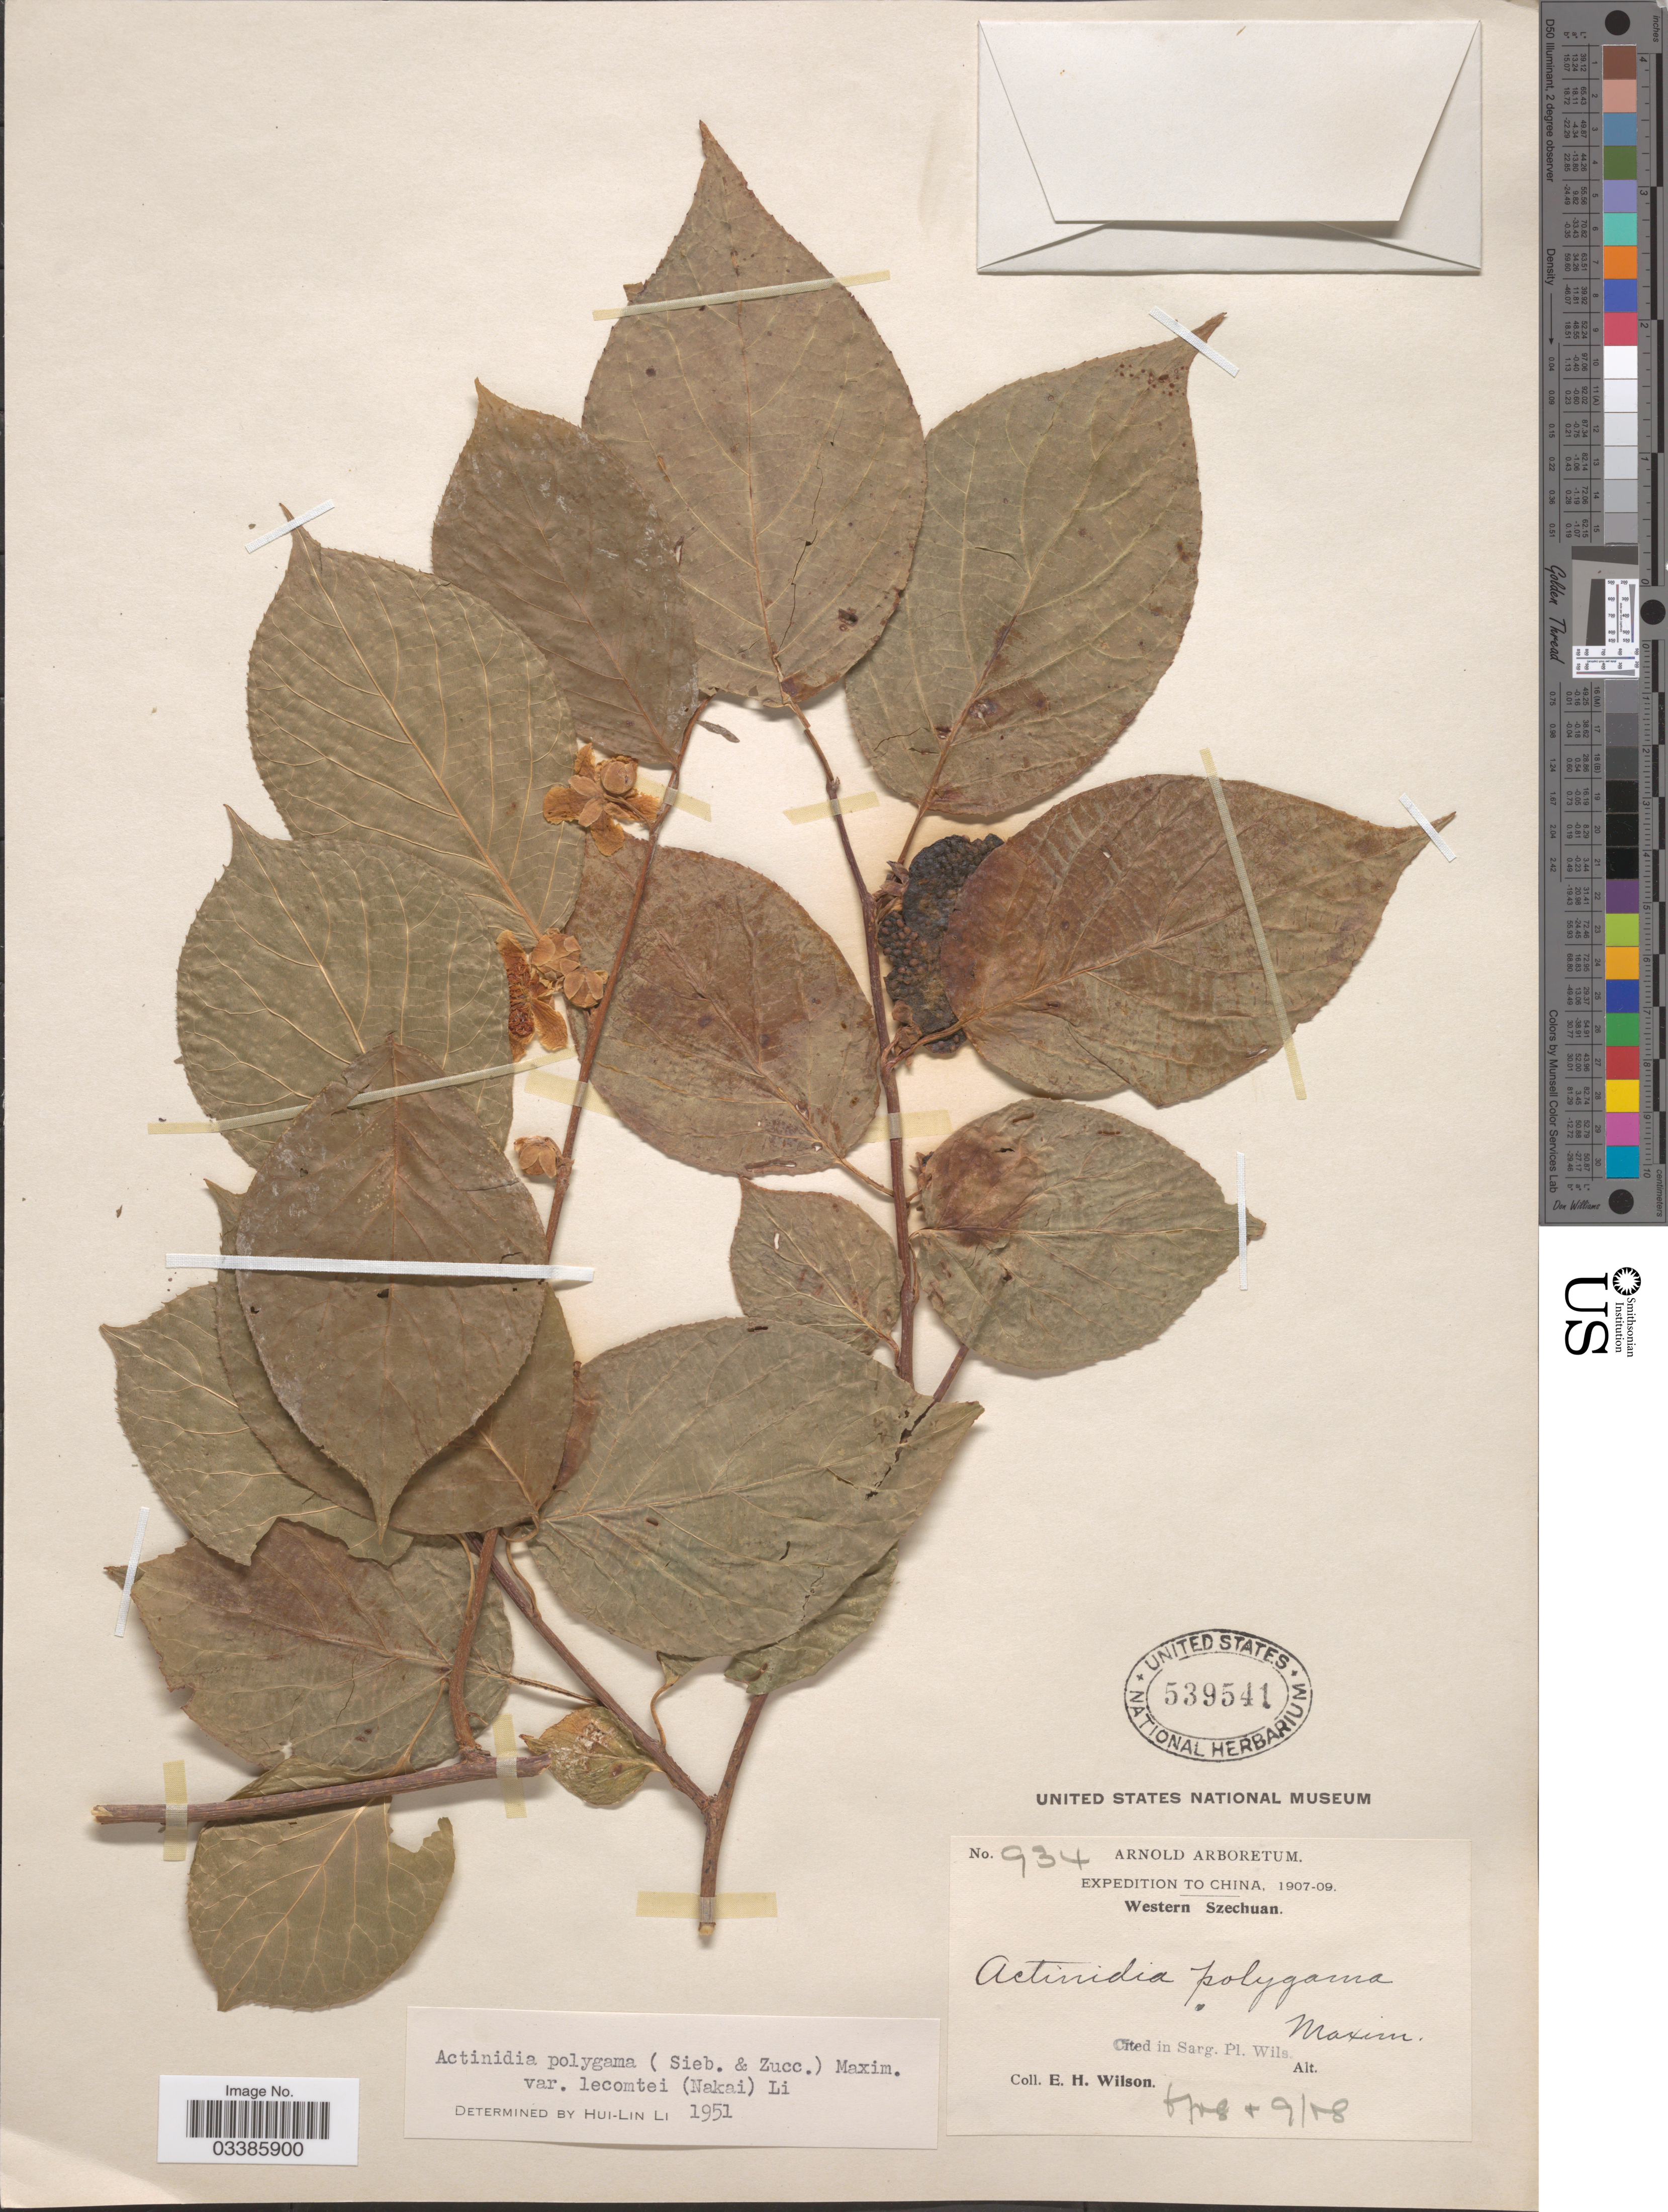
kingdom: Plantae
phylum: Tracheophyta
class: Magnoliopsida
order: Ericales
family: Actinidiaceae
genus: Actinidia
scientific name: Actinidia polygama var. lecomtei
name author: (Nakai) H.L. Li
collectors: E. Wilson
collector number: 934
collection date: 1908-06/1908-09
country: China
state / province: Sichuan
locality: Western Szechuan.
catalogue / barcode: US 539541